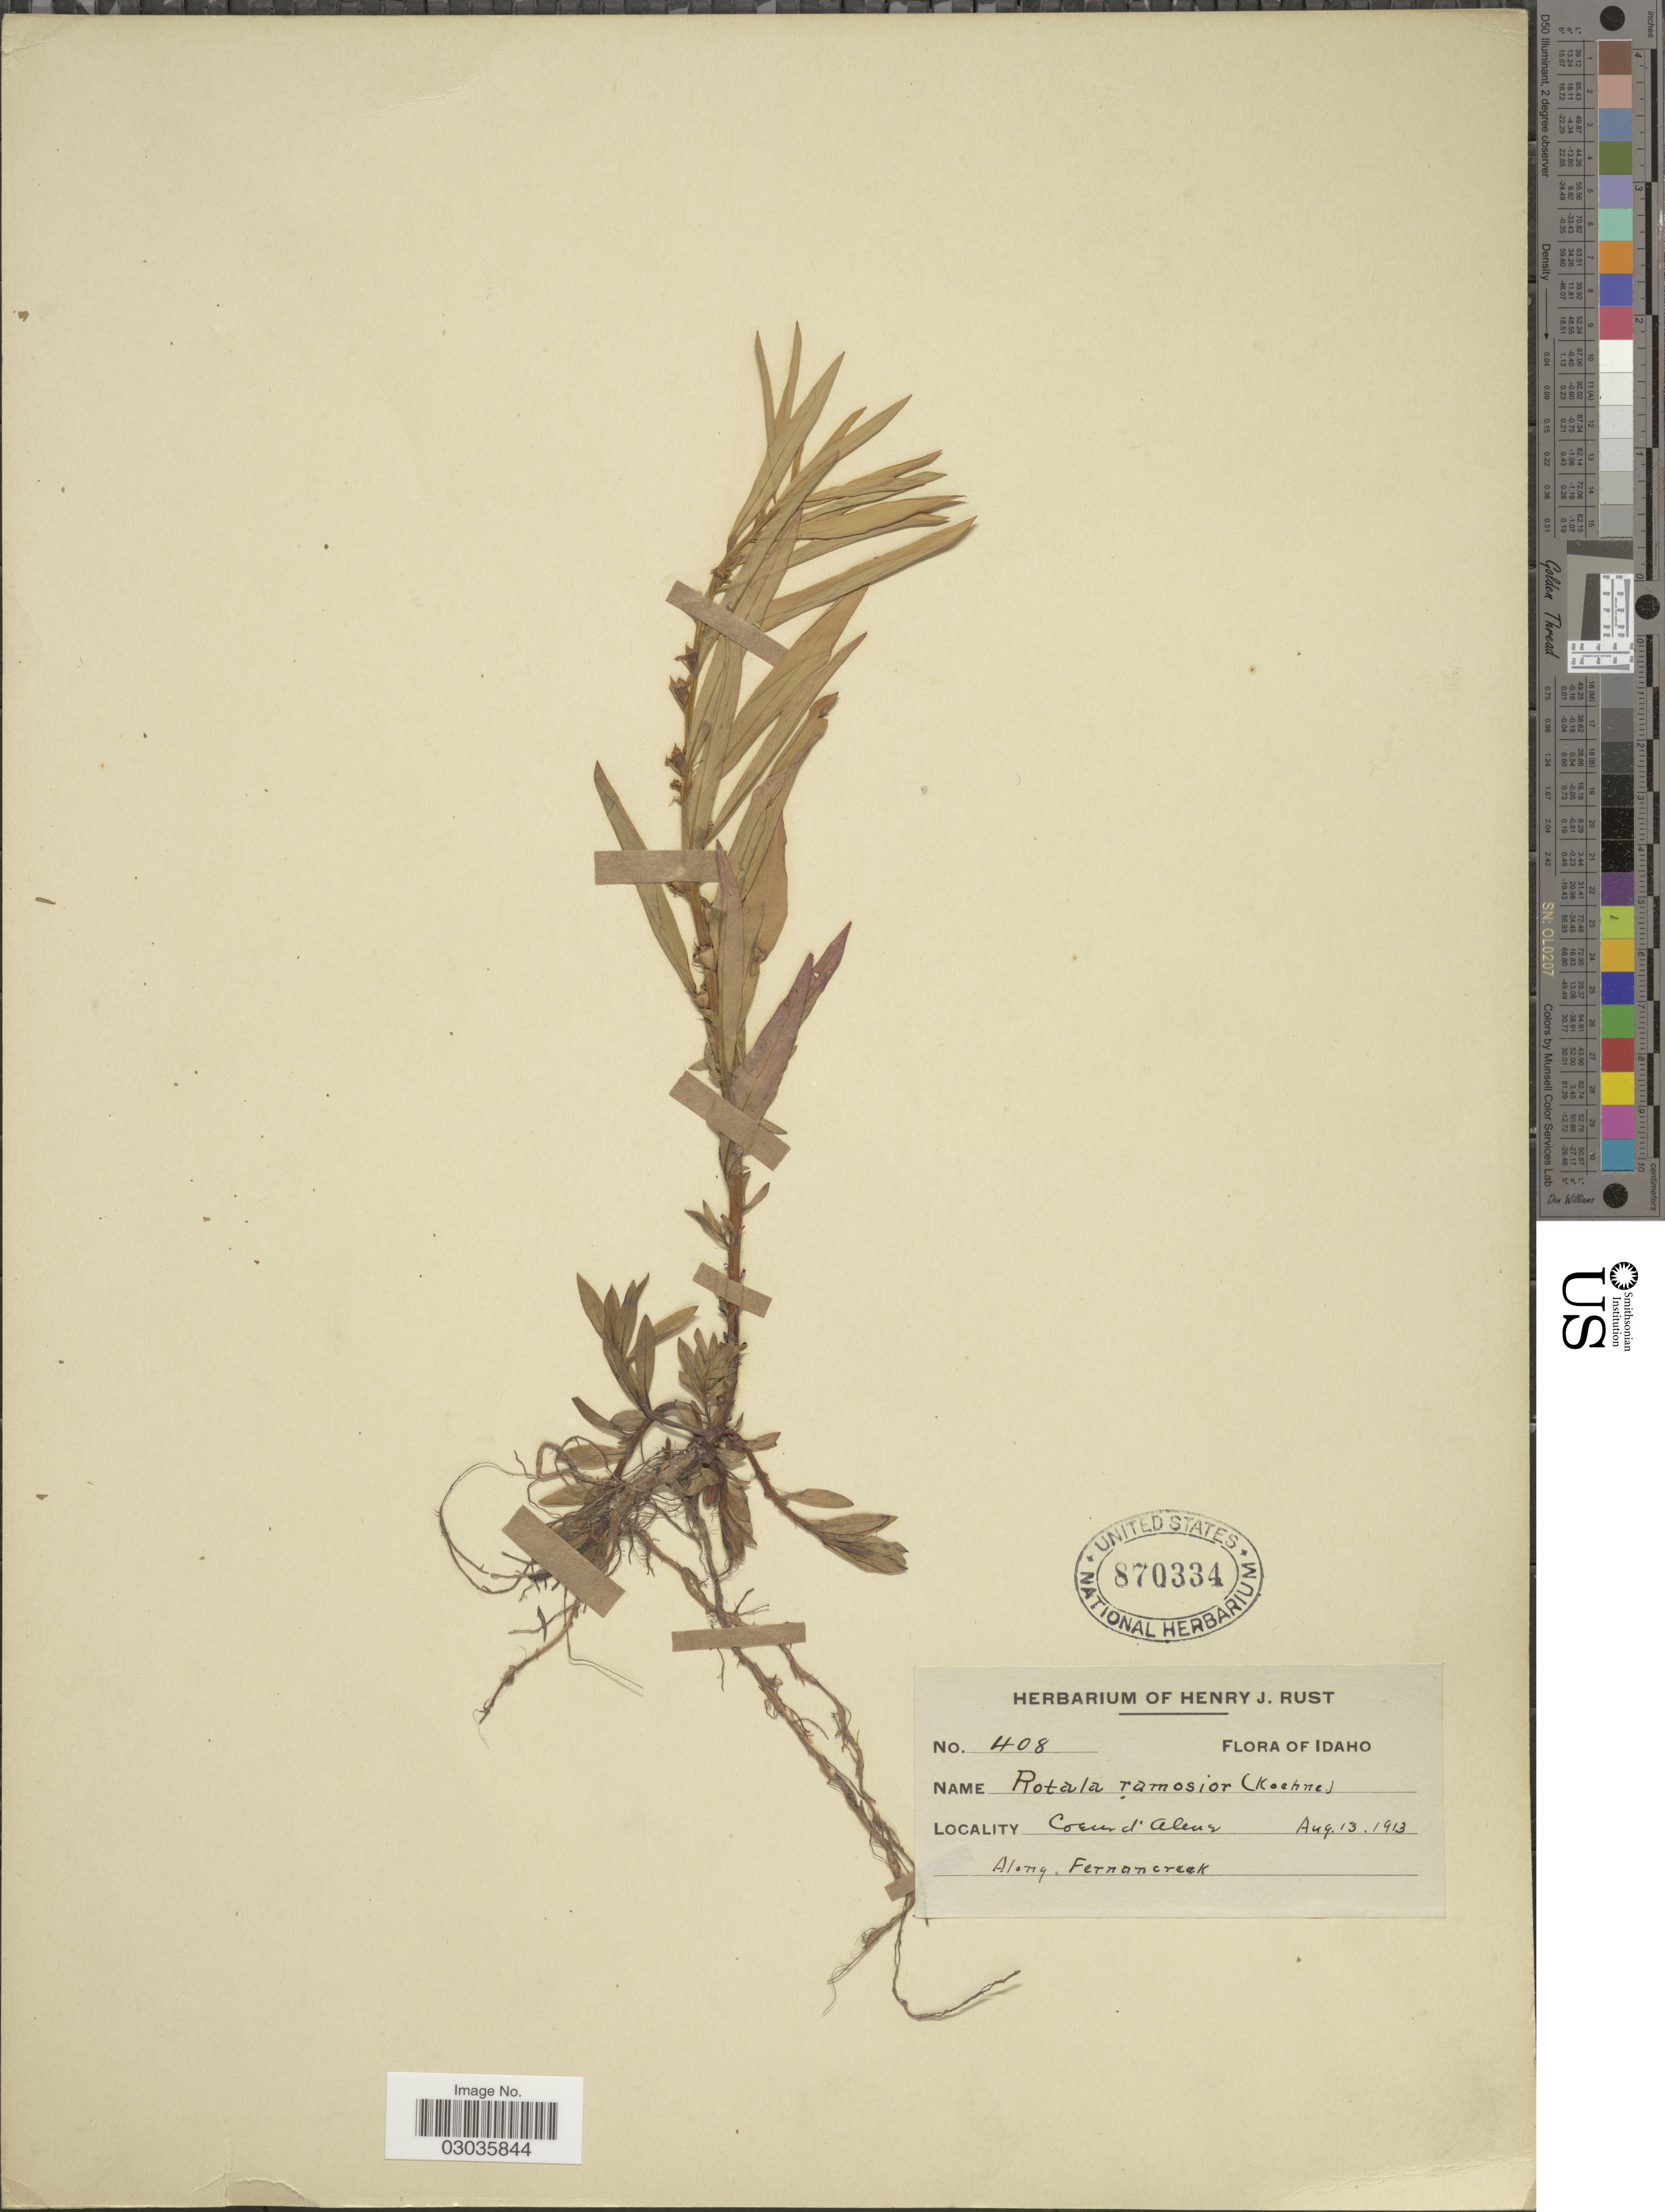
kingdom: Plantae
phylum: Tracheophyta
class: Magnoliopsida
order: Myrtales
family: Lythraceae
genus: Rotala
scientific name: Rotala ramosior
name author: (L.) Koehne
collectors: ex herb. Henry J. Rust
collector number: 408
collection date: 1913-08-13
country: United States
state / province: Idaho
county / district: Kootenai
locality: Coeur d'Alene. Along Fernan creek.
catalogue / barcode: US 870334